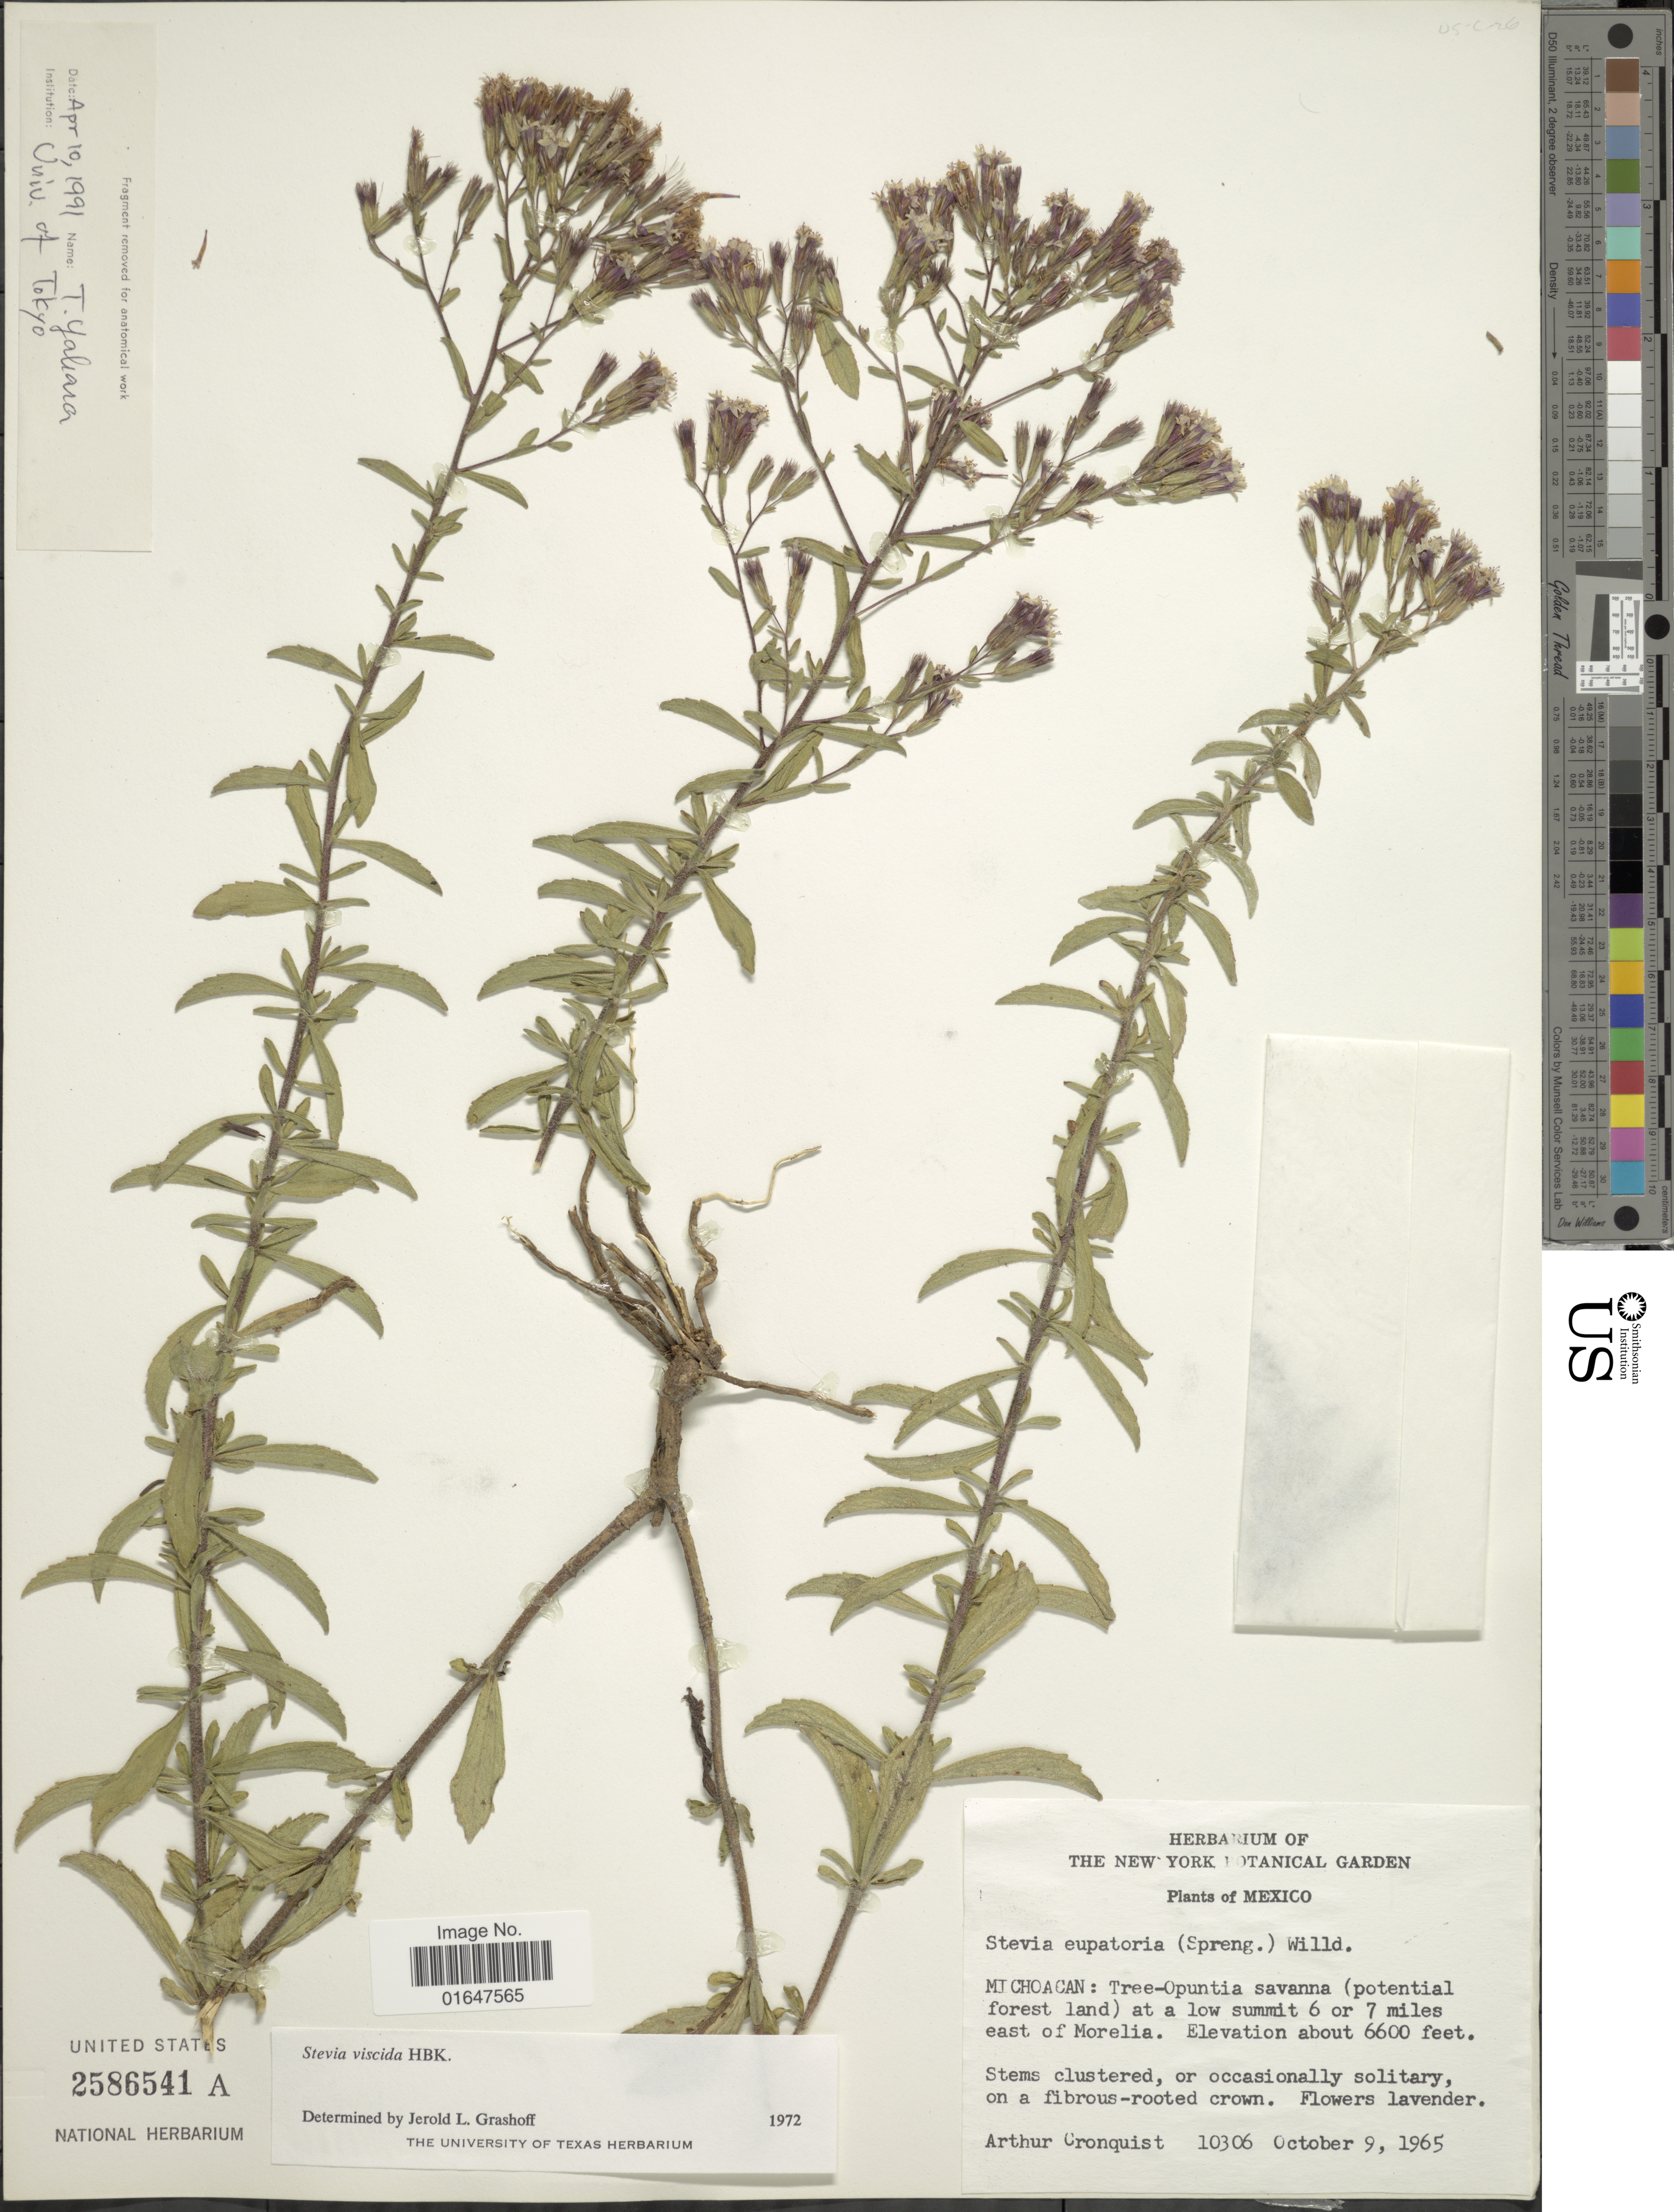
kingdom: Plantae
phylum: Tracheophyta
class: Magnoliopsida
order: Asterales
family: Asteraceae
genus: Stevia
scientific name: Stevia viscida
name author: Kunth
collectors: A. J. Cronquist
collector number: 10306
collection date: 1965-10-09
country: Mexico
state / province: Michoacán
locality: At a low summit 6 or 7 miles east of Morelia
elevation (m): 2012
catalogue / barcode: US 2586541A